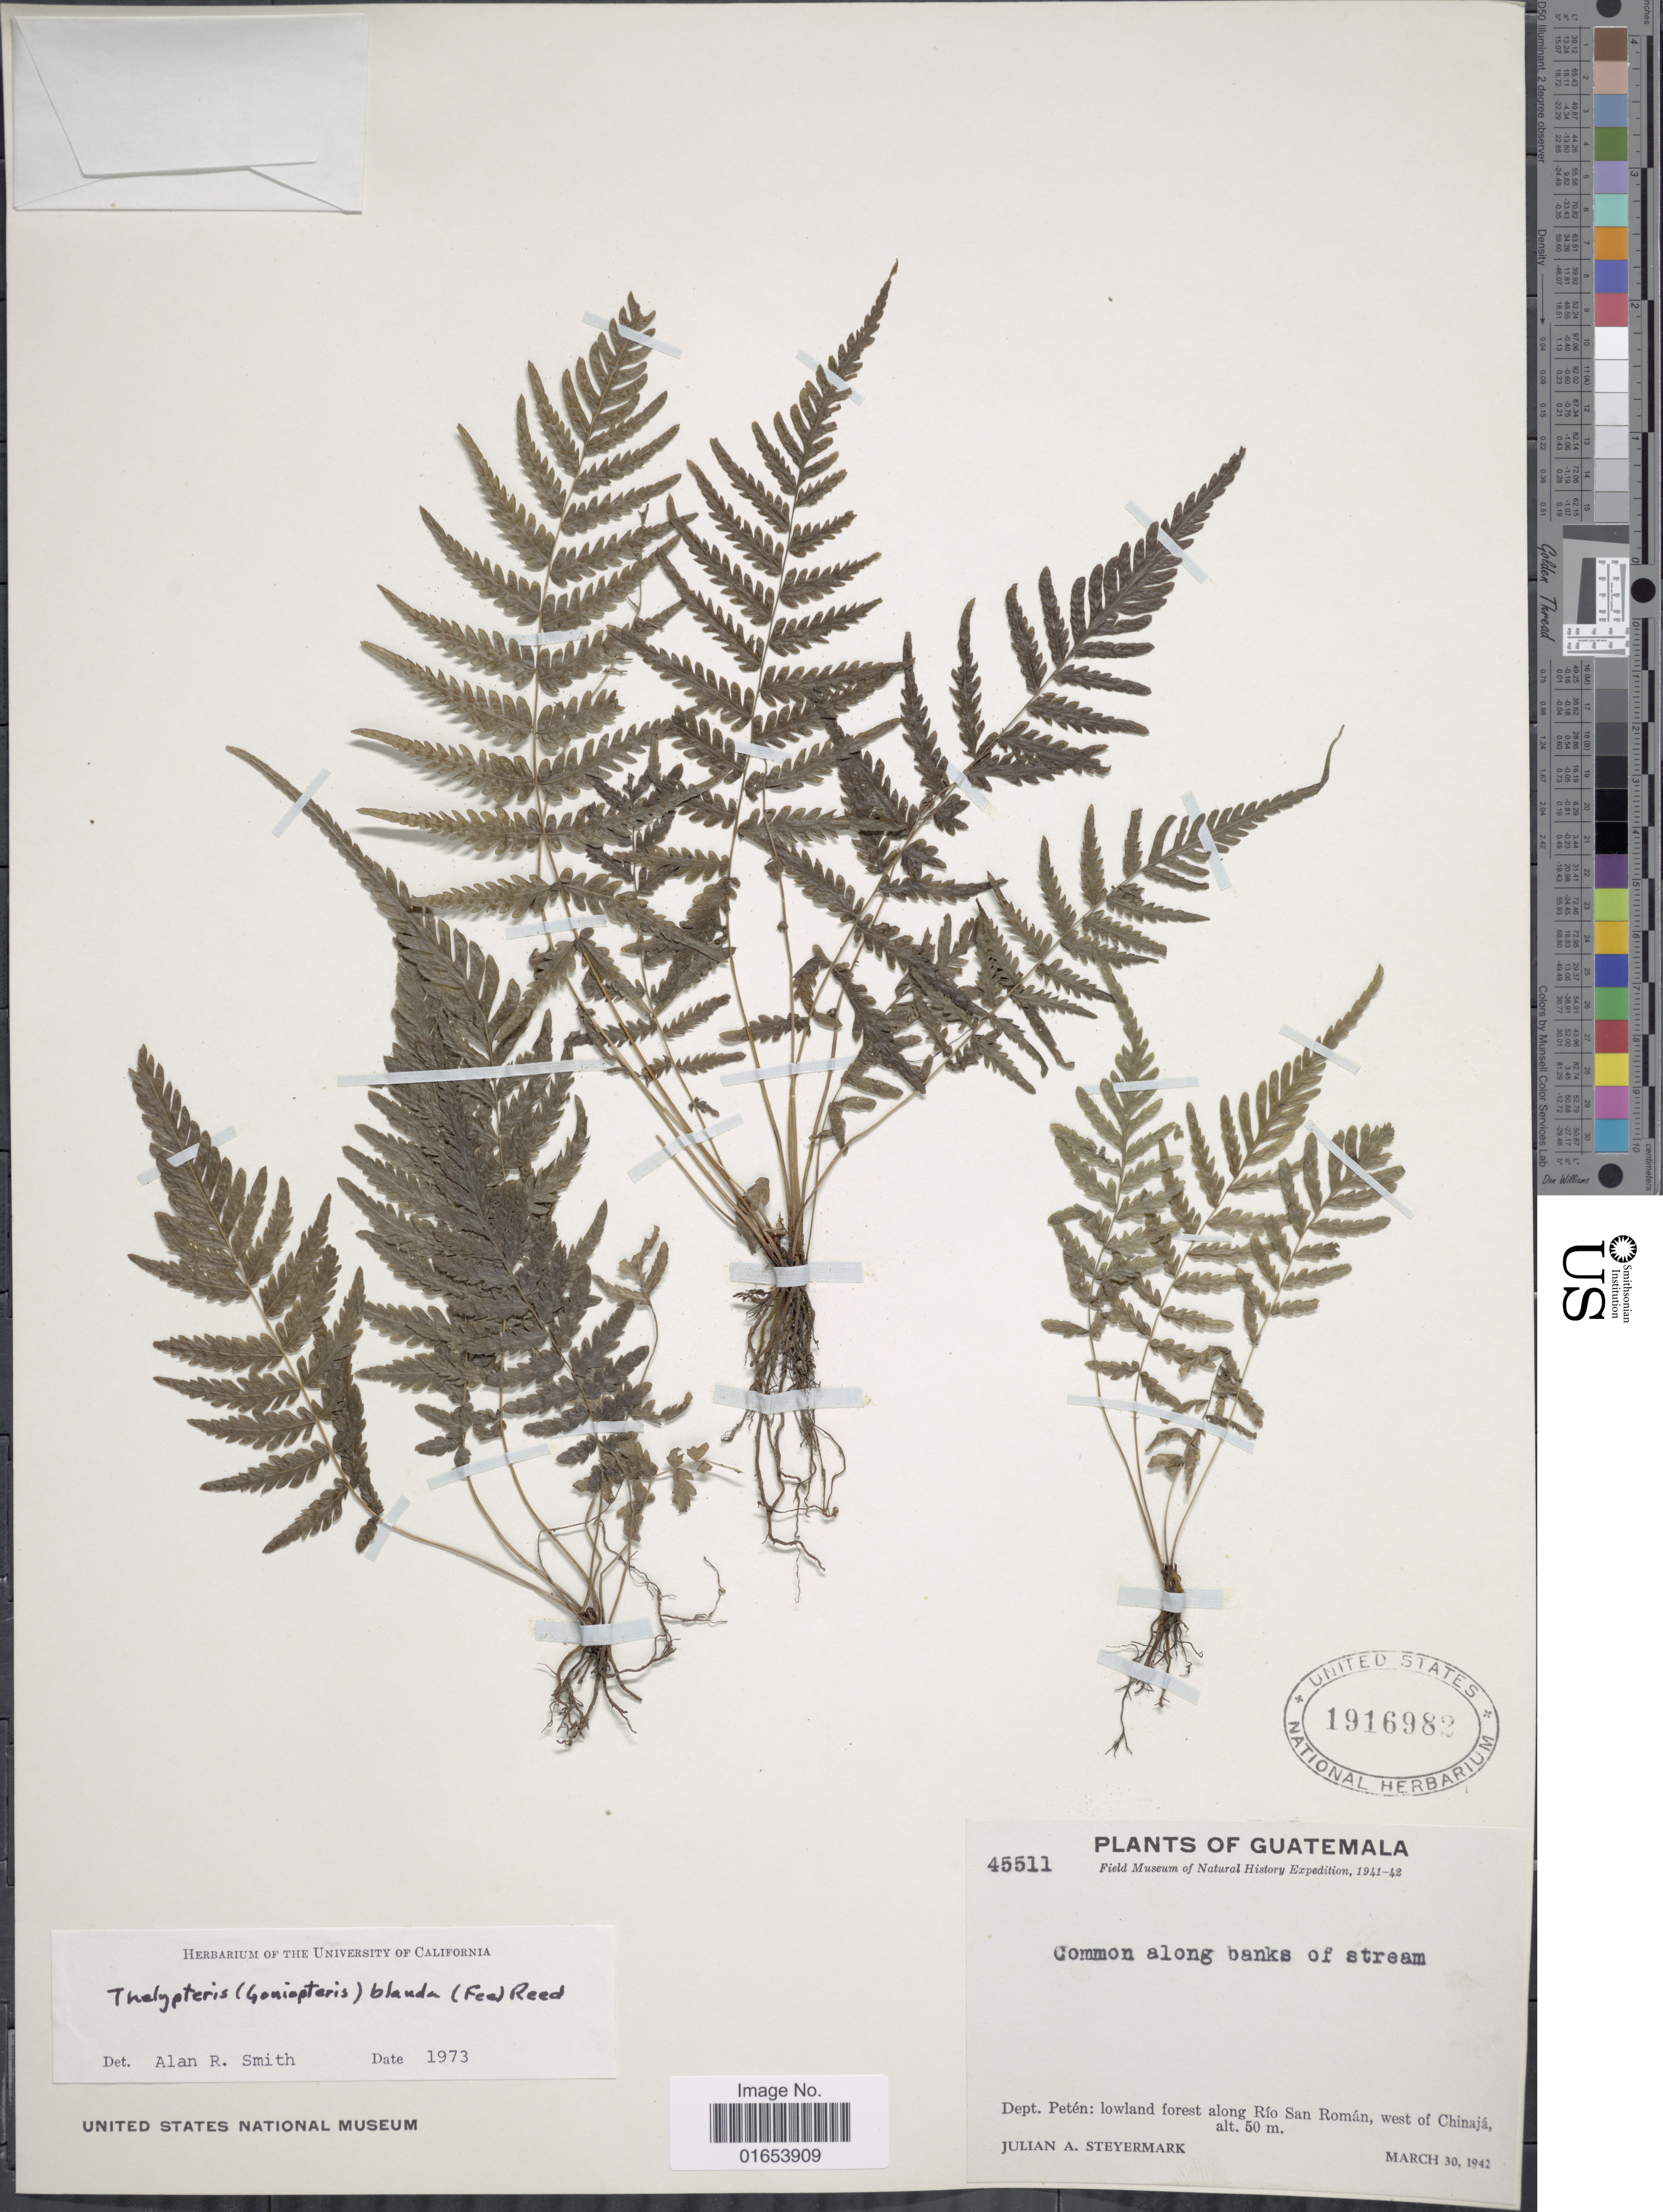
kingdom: Plantae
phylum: Tracheophyta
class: Polypodiopsida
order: Polypodiales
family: Thelypteridaceae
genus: Goniopteris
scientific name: Goniopteris blanda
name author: (Fée) Salino & T.E. Almeida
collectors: J. Steyermark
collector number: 45511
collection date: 1942-03-30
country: Guatemala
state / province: El Petén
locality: Dept. Peten: lowland forest along Rio San Roman, west of Chinaja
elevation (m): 50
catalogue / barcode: US 1916982